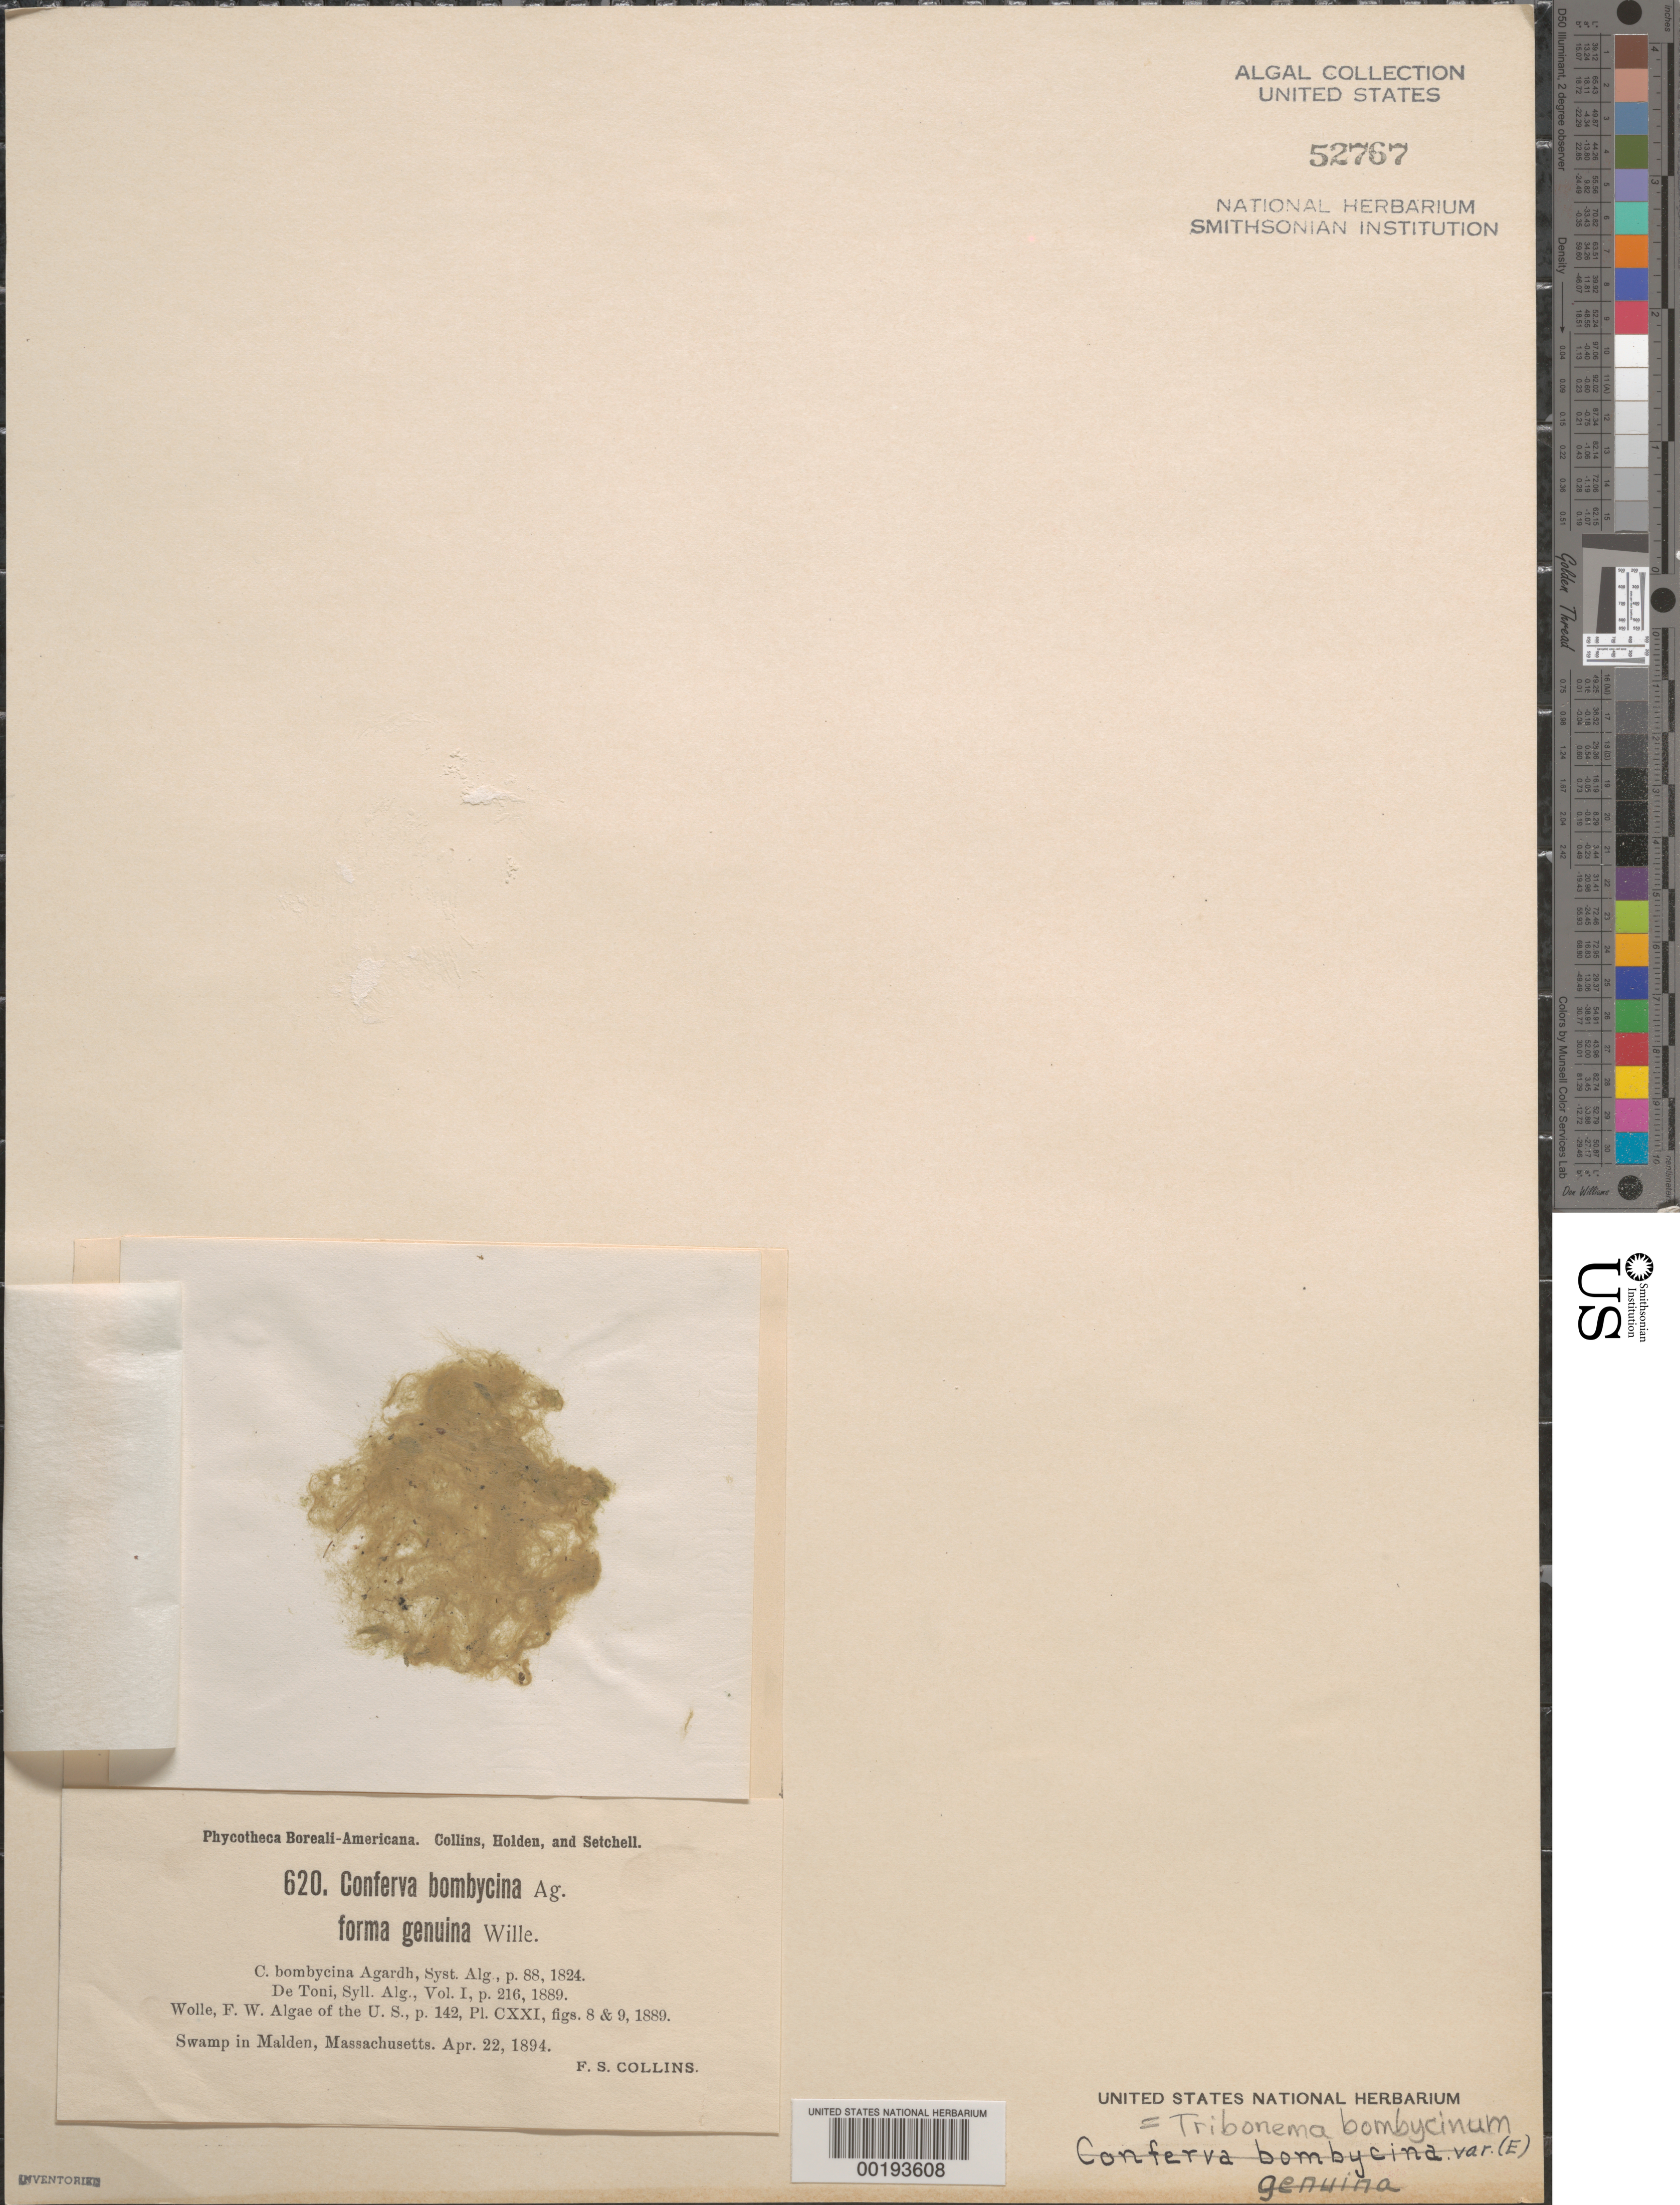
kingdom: Chromista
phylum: Ochrophyta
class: Xanthophyceae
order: Tribonematales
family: Tribonemataceae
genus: Tribonema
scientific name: Tribonema bombycina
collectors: F. Collins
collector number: PB-A 620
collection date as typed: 22 Apr 1894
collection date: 1894-04-22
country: United States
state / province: Massachusetts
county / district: Middlesex County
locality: Malden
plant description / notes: Collins, Holden & Setchell, Phycotheca Boreali-Americana, as Conferva bombycina f. genuina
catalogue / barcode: US 52767